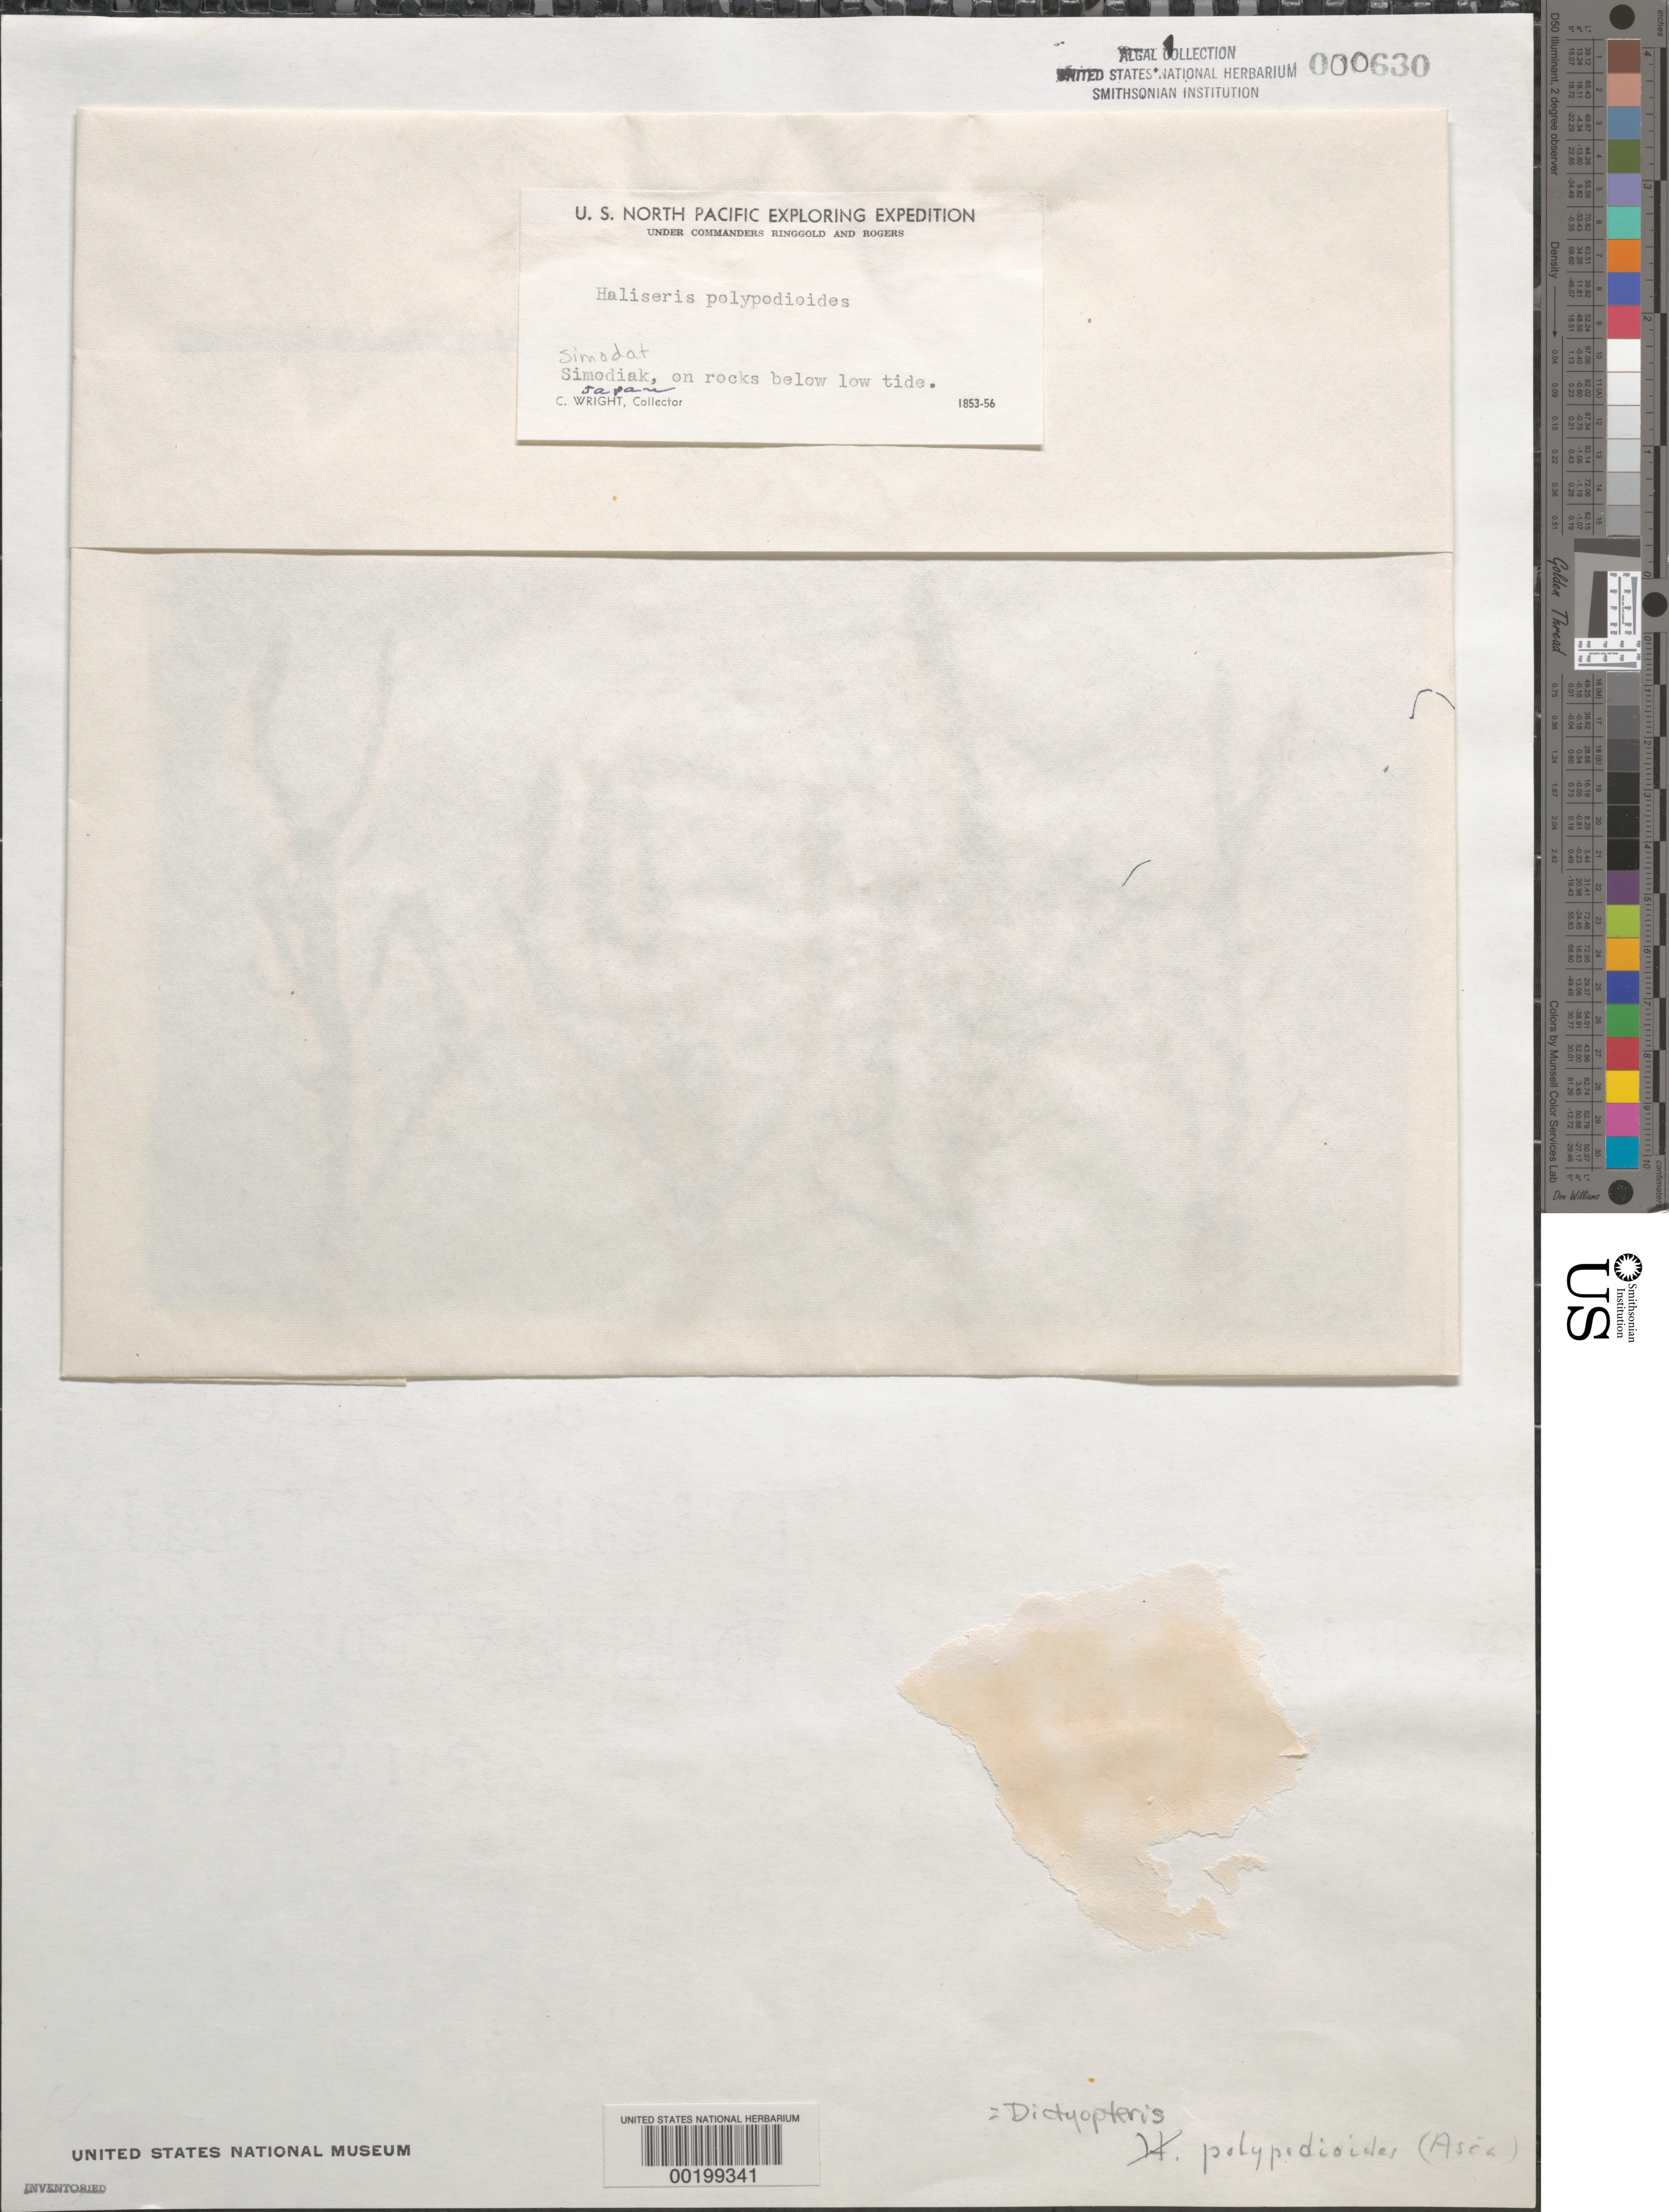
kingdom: Chromista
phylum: Ochrophyta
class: Phaeophyceae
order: Dictyotales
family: Dictyotaceae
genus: Dictyopteris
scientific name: Dictyopteris polypodioides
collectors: C. Wright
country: Japan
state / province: Sizuoka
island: Honshu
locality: Shimoda (Simodat)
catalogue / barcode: US 630